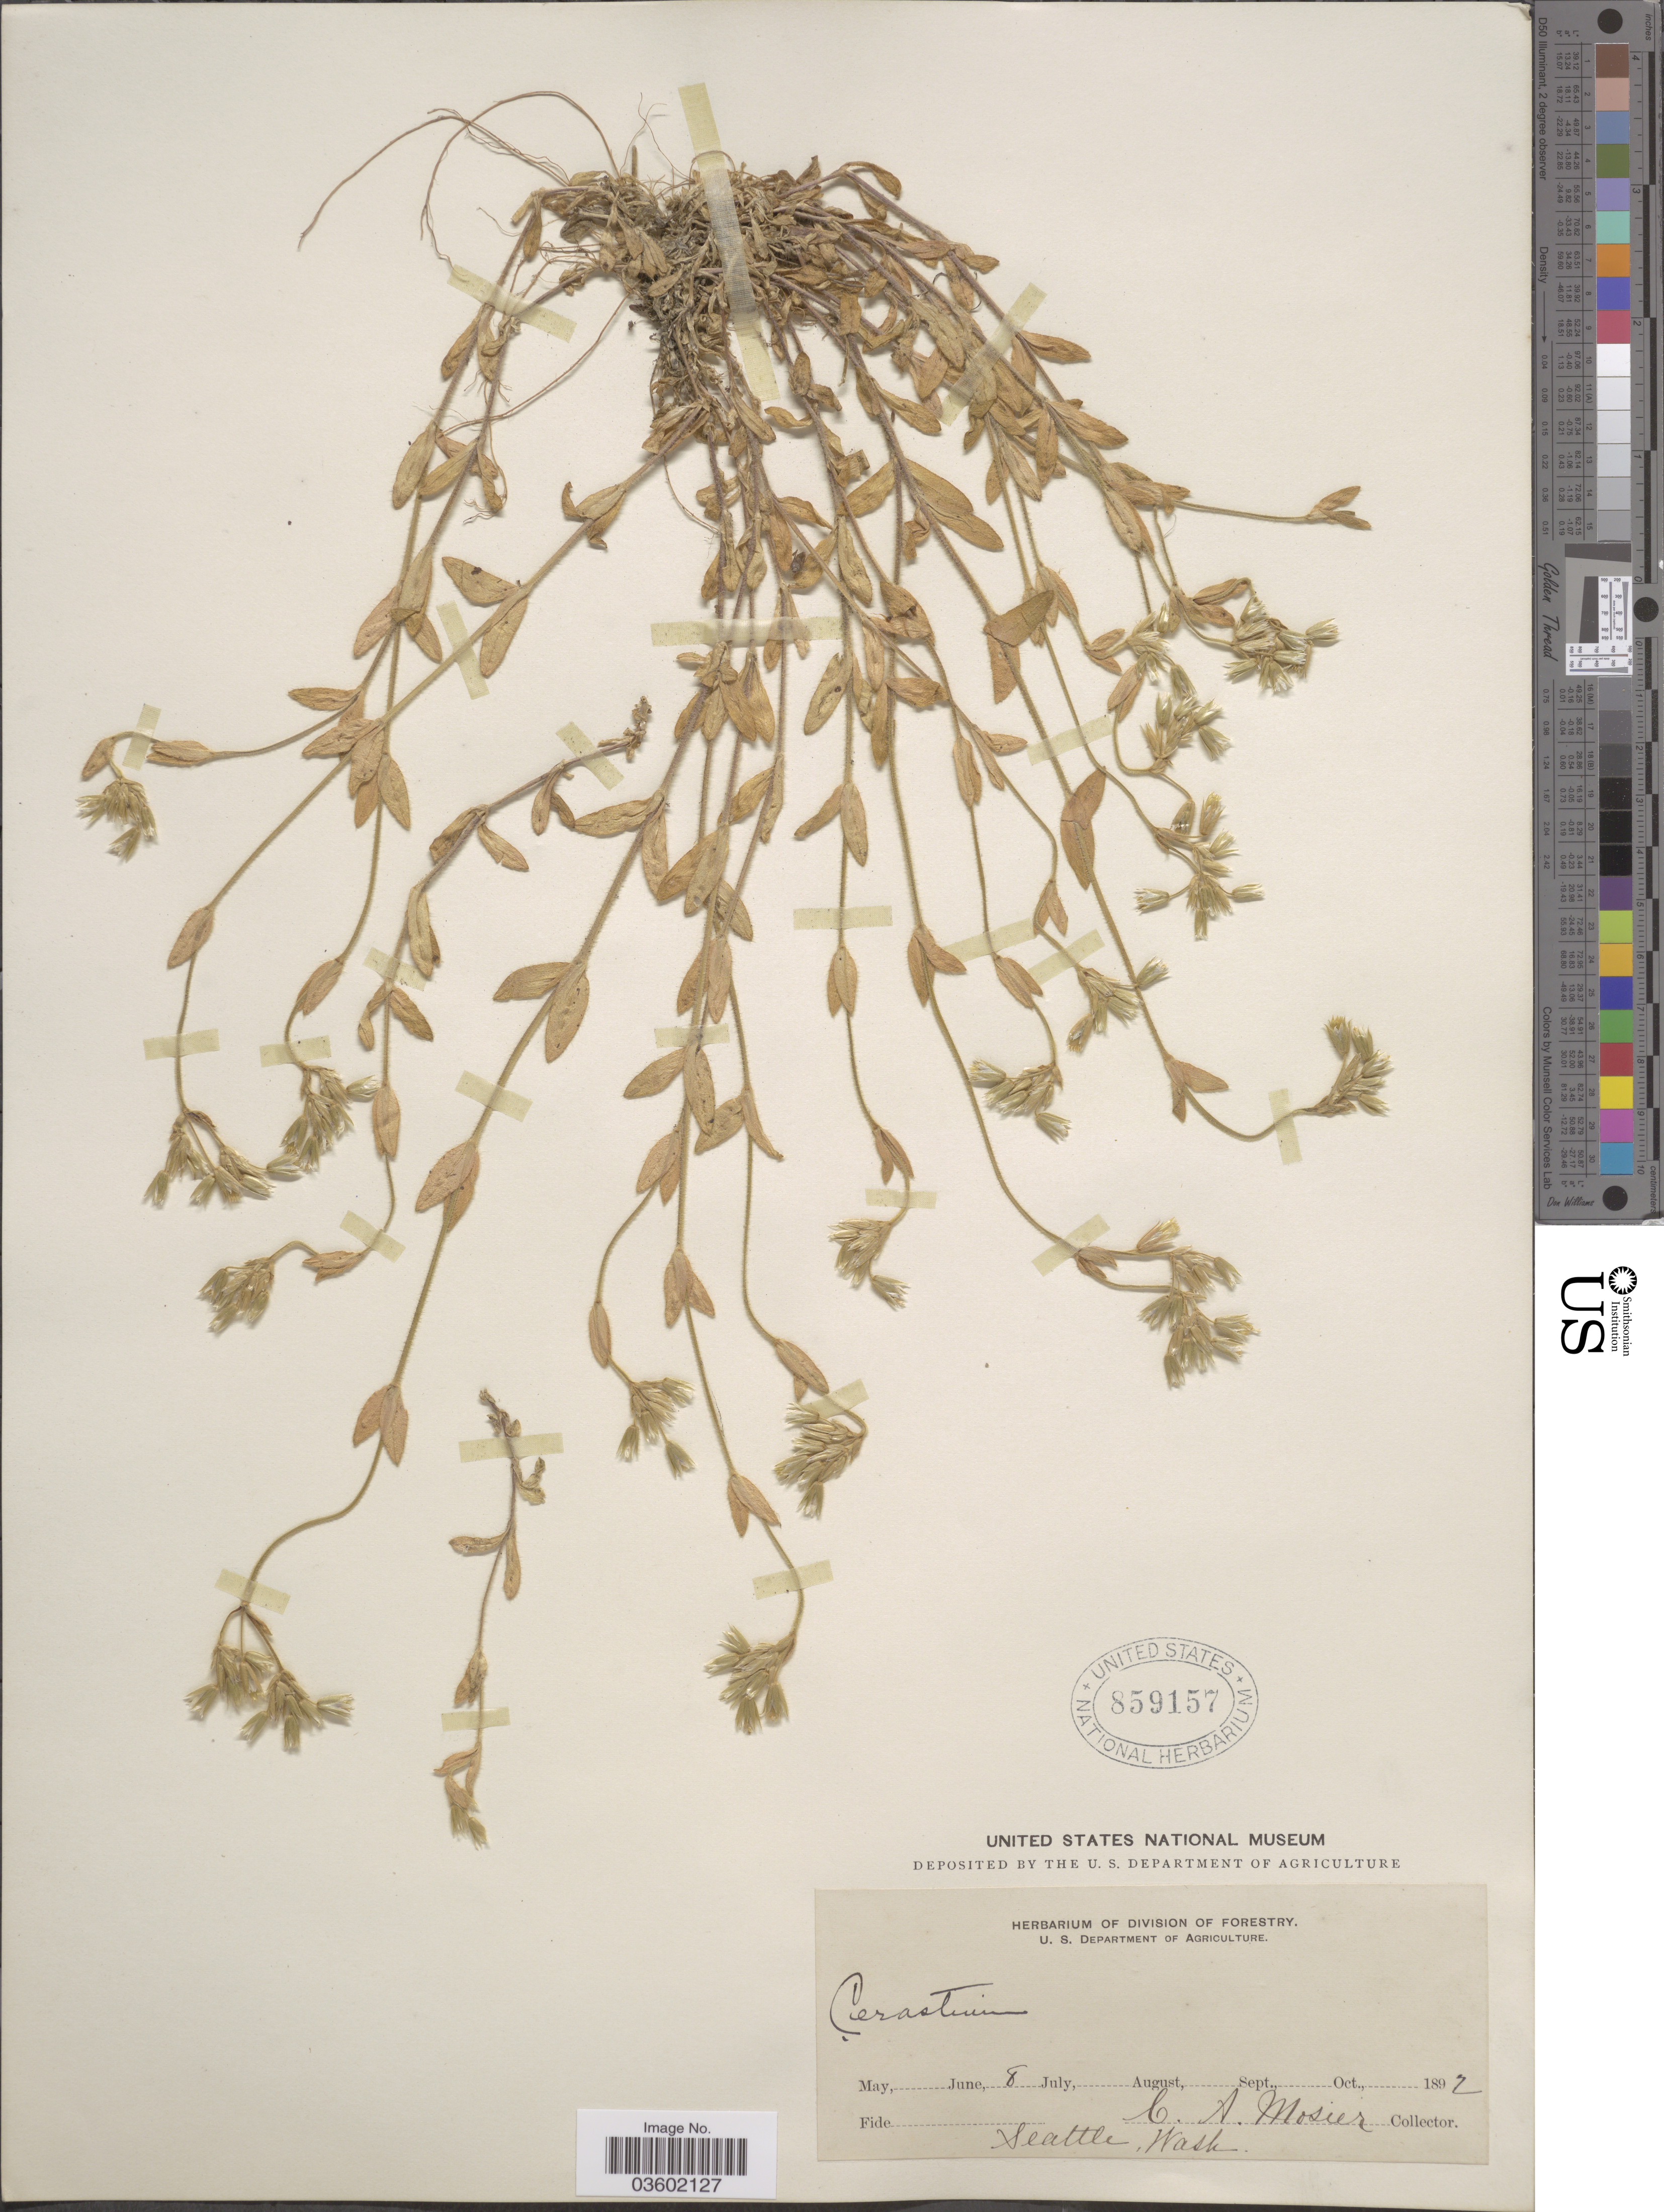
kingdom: Plantae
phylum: Tracheophyta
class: Magnoliopsida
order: Caryophyllales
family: Caryophyllaceae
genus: Cerastium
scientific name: Cerastium vulgatum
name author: L.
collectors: C. A. Mosier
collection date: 1892-06-08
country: United States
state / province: Washington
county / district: King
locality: Seattle.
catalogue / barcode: US 859157